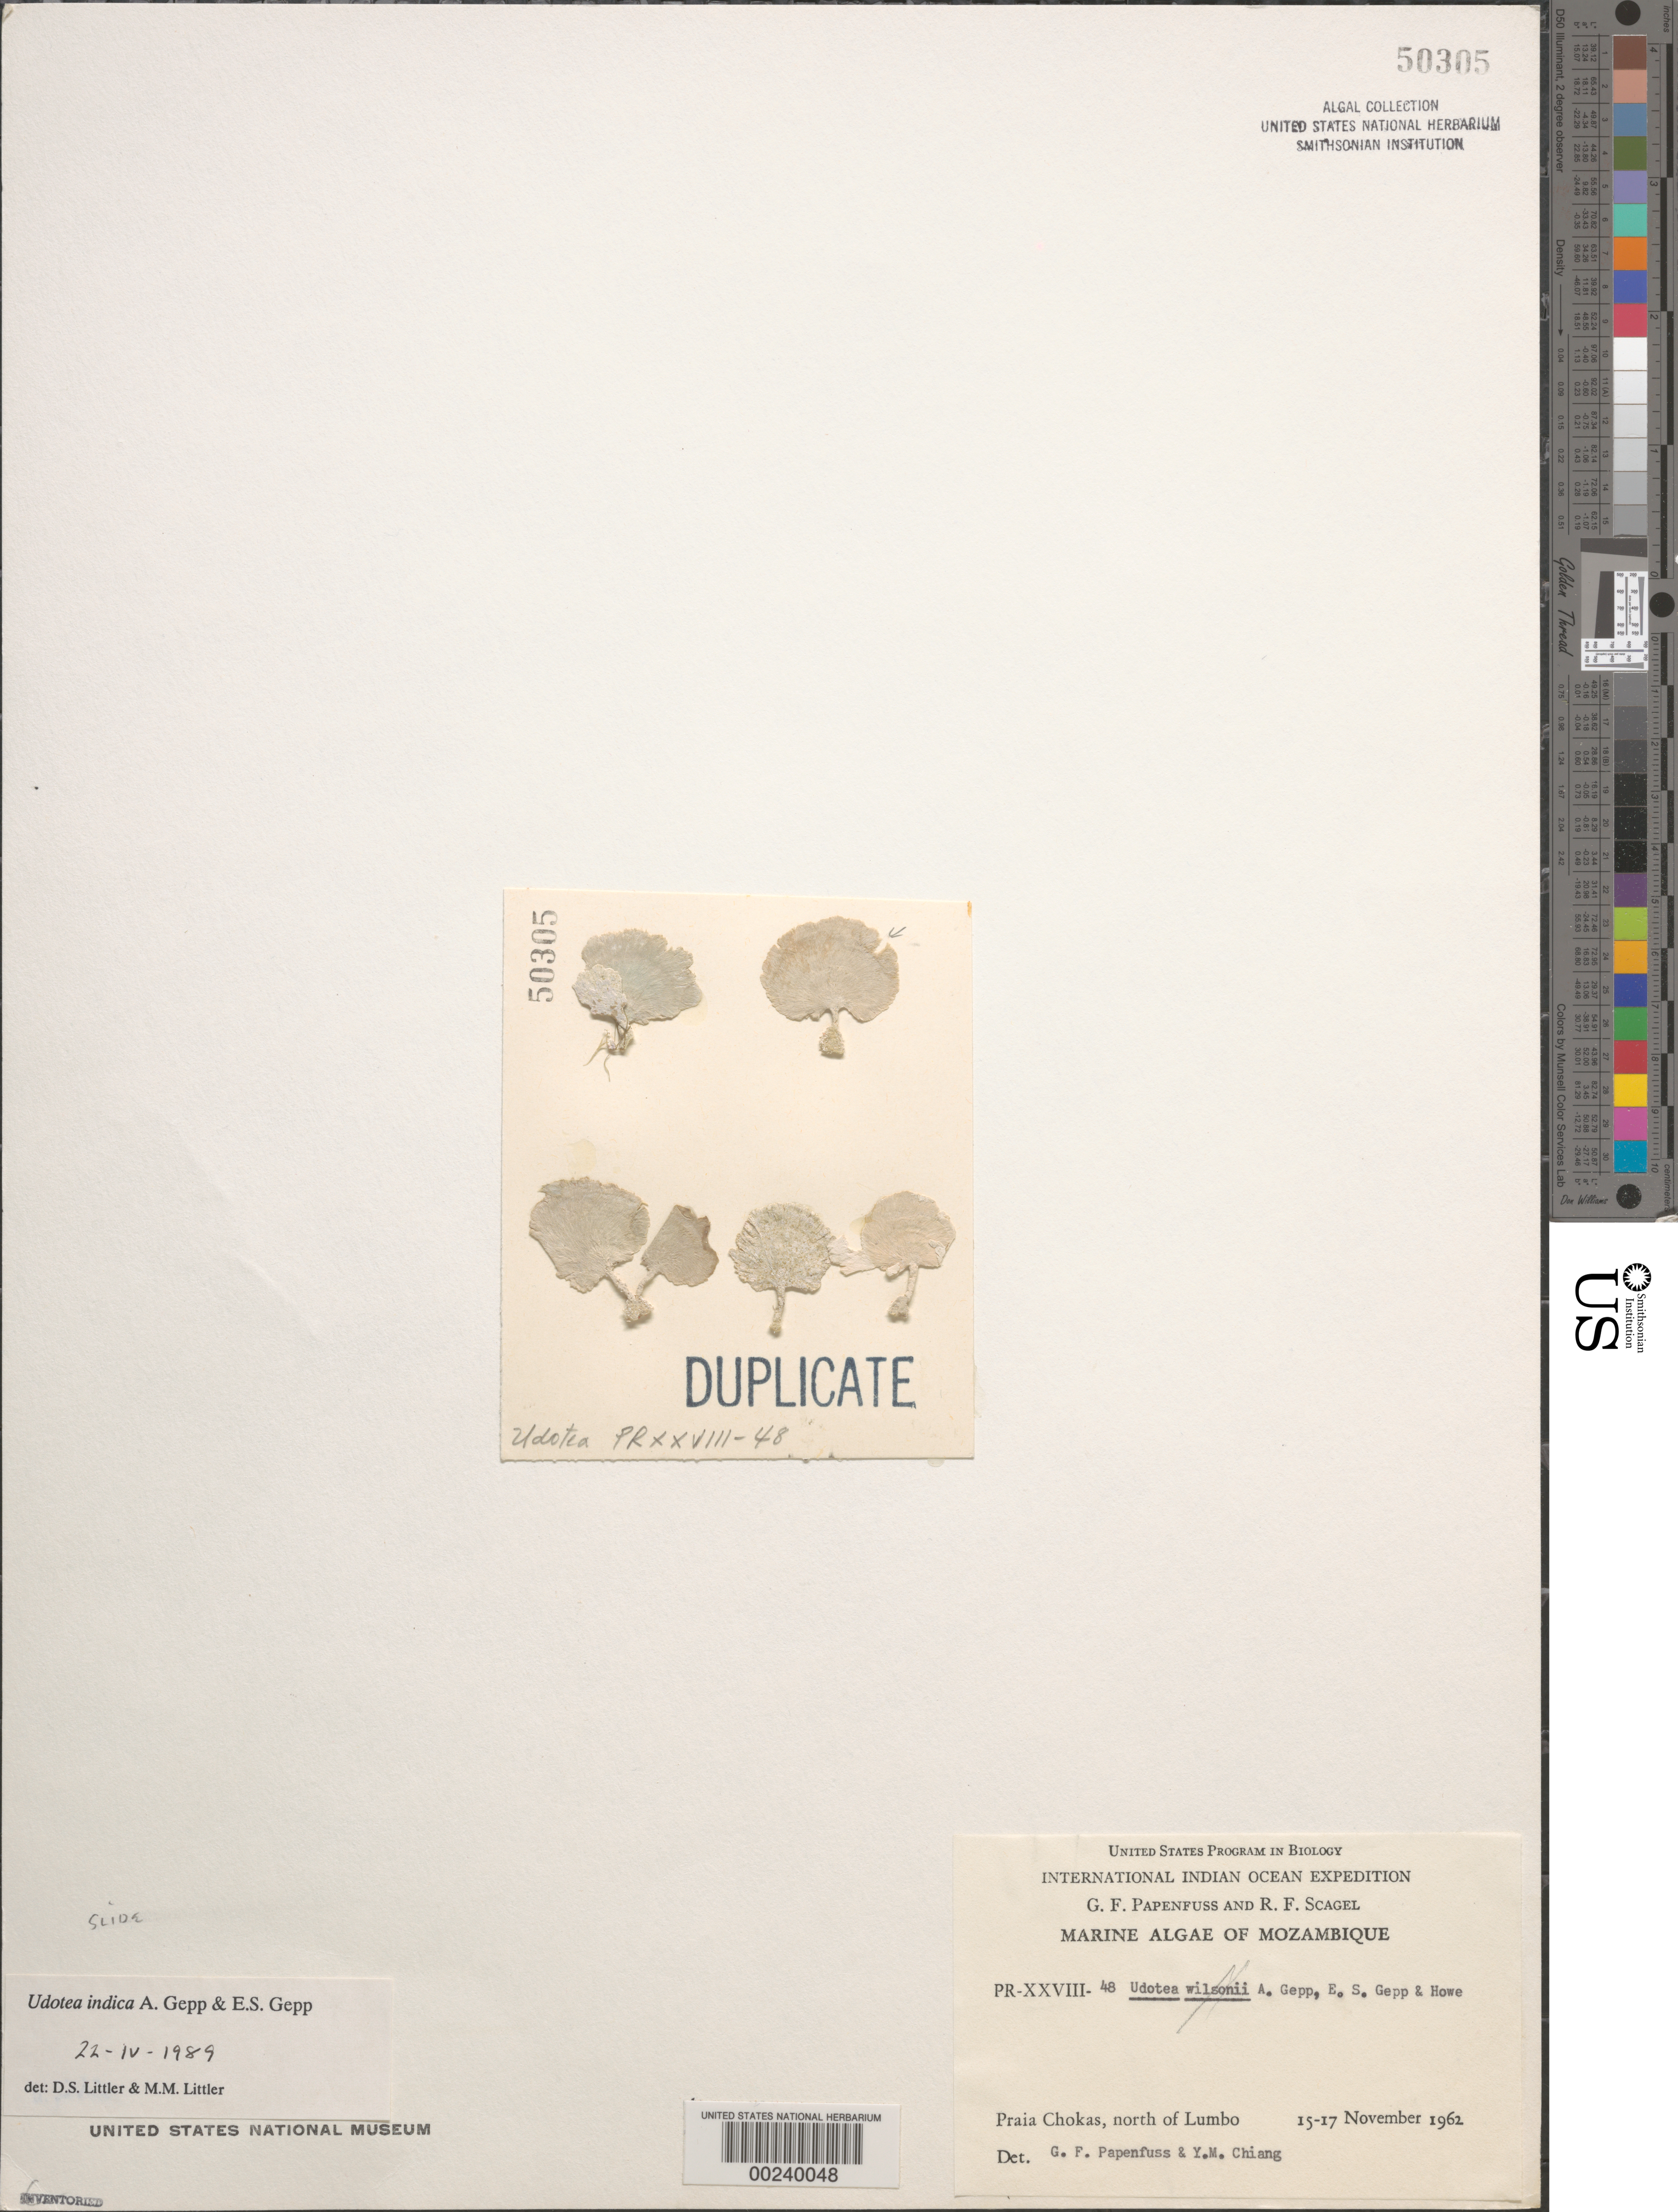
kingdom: Plantae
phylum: Chlorophyta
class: Ulvophyceae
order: Bryopsidales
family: Udoteaceae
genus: Udotea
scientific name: Udotea indica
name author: A. Gepp & E. Gepp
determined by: Littler, D. S.; Littler, M. M.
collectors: G. Papenfuss & R. F. Scagel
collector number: PR-XXVIII-48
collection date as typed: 15 Nov 1962 to 17 Nov 1962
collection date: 1962-11-15/1962-11-17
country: Mozambique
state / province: Nampula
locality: Praia Chokas, north of Lumbo, Ilha District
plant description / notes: International Indian Ocean Expedition, 1962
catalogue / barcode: US 50305